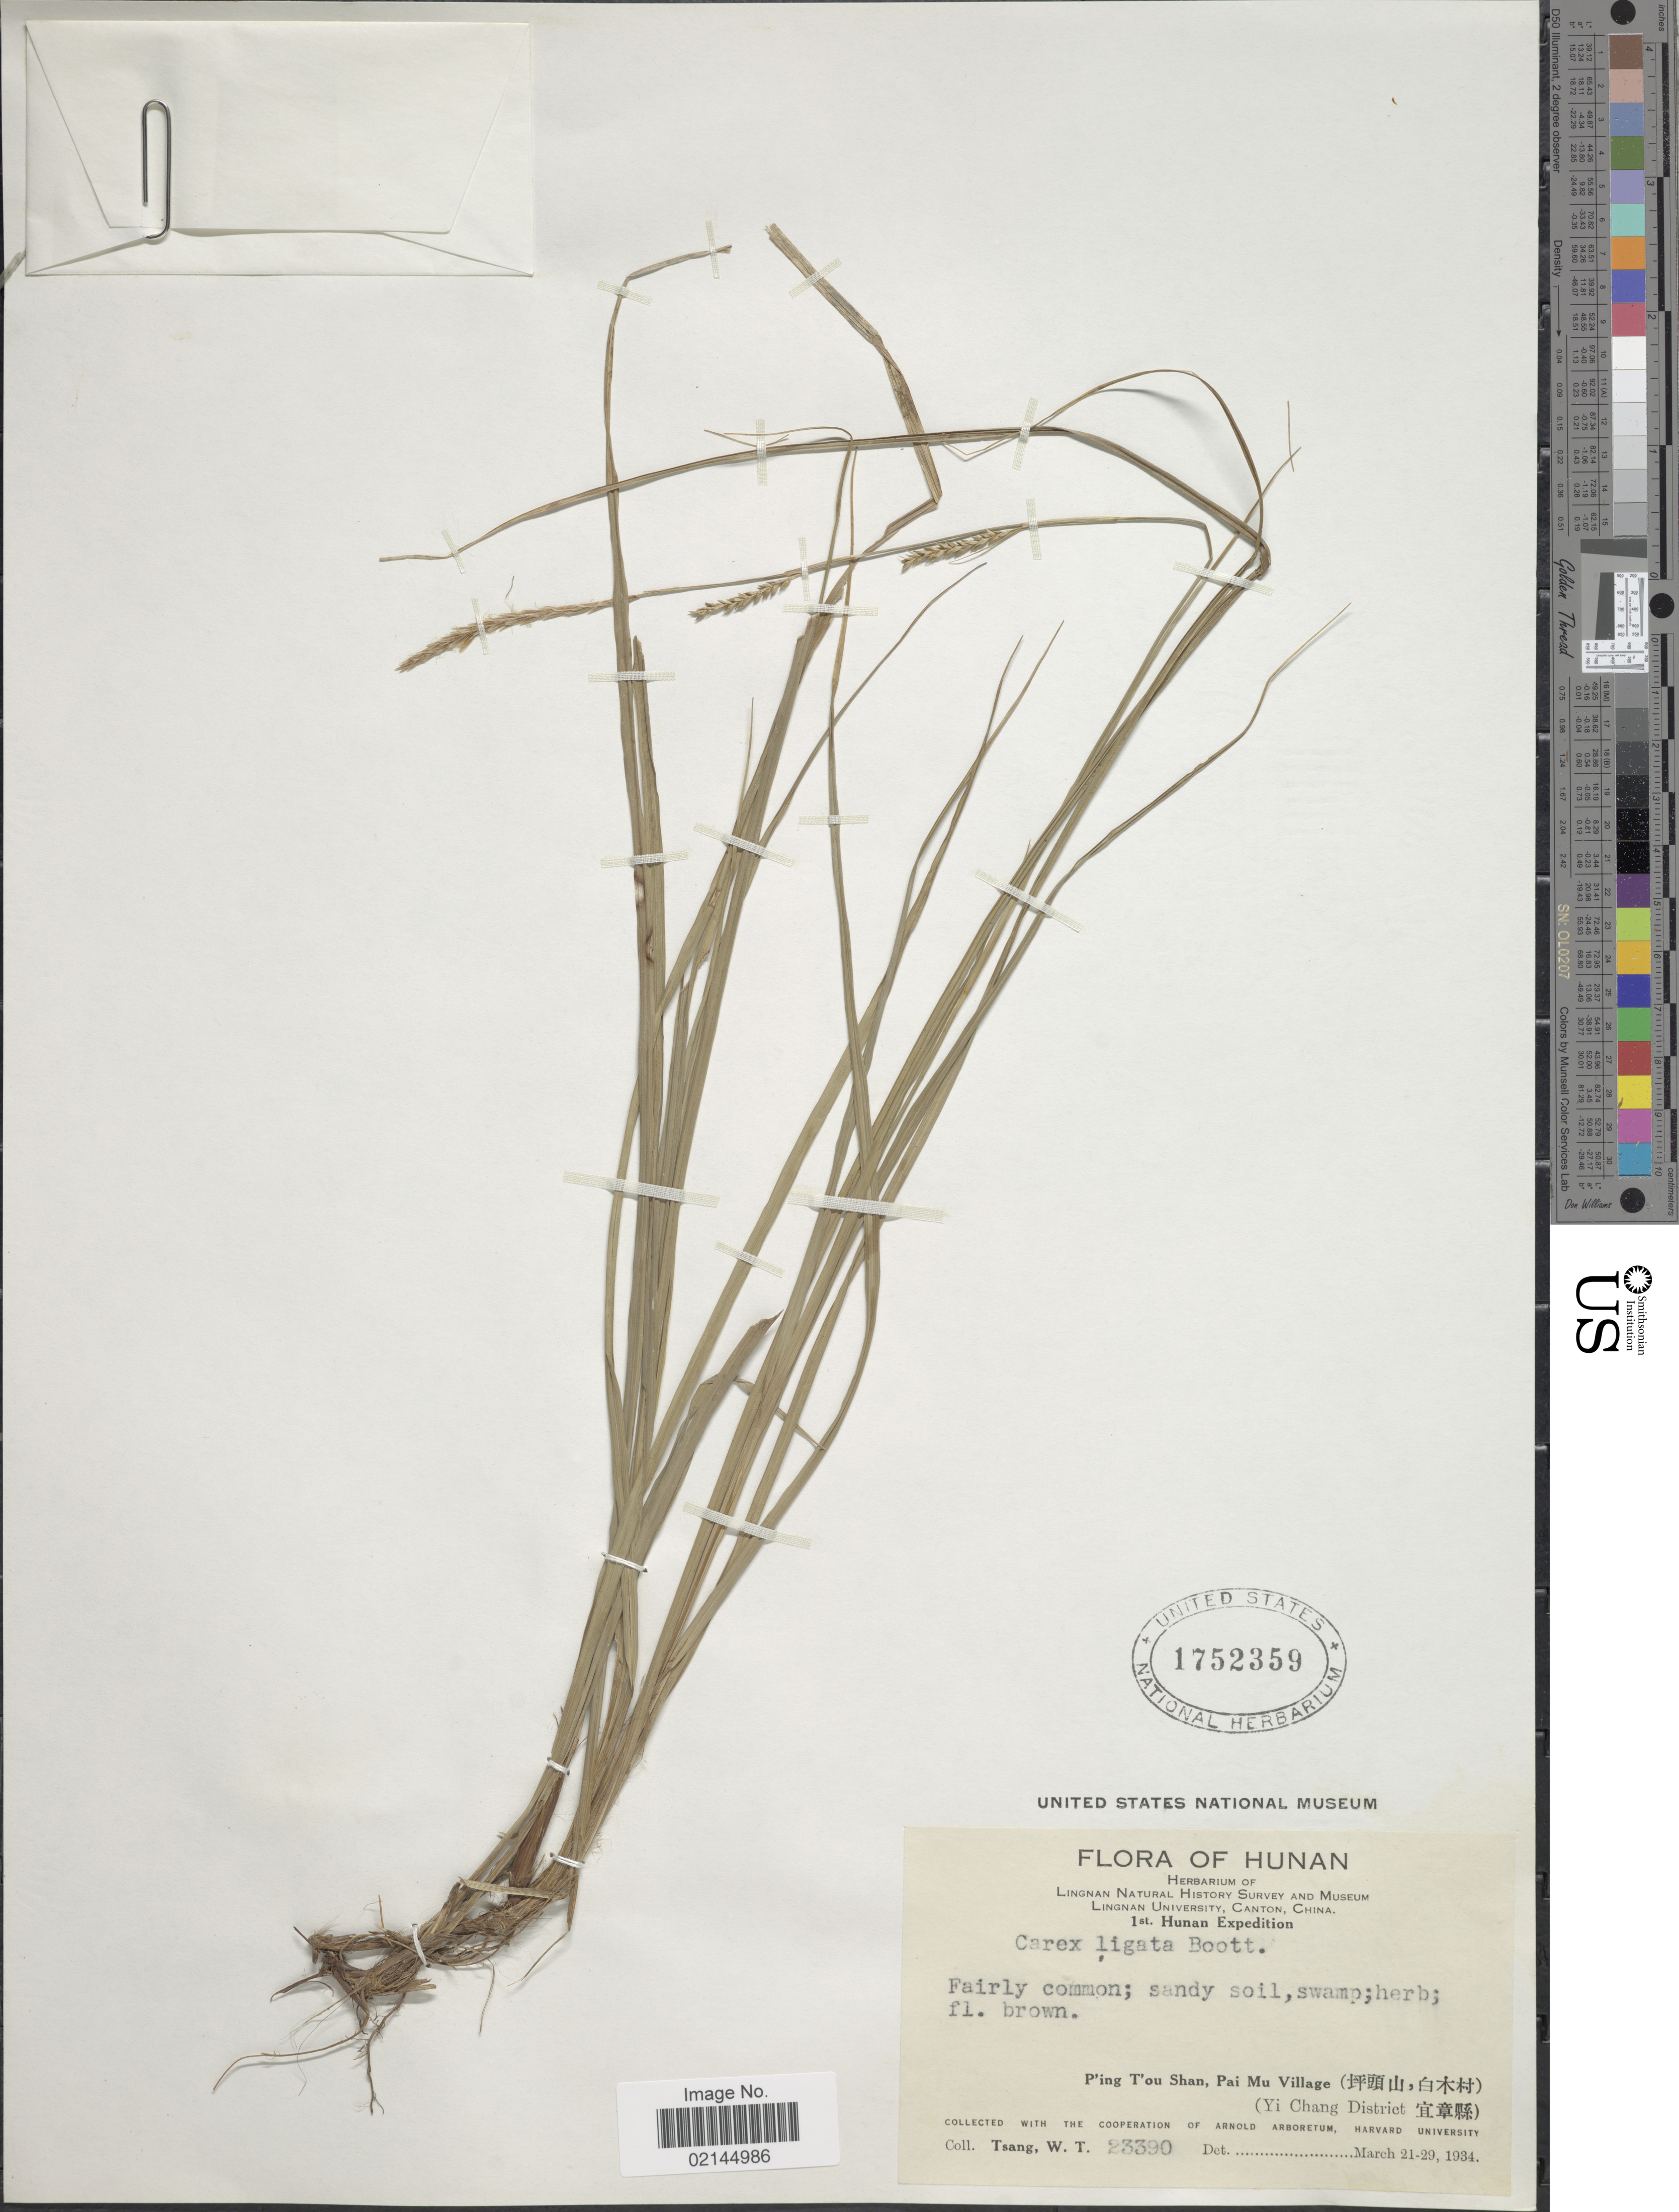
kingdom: Plantae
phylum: Tracheophyta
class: Liliopsida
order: Poales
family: Cyperaceae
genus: Carex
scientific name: Carex ligata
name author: Boott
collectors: W. T. Tsang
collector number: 23390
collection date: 1934-03-21/1934-03-29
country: China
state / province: Hunan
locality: P'ing T'ou Shan, Pai Mu Village (Yi Chan District)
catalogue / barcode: US 1752359